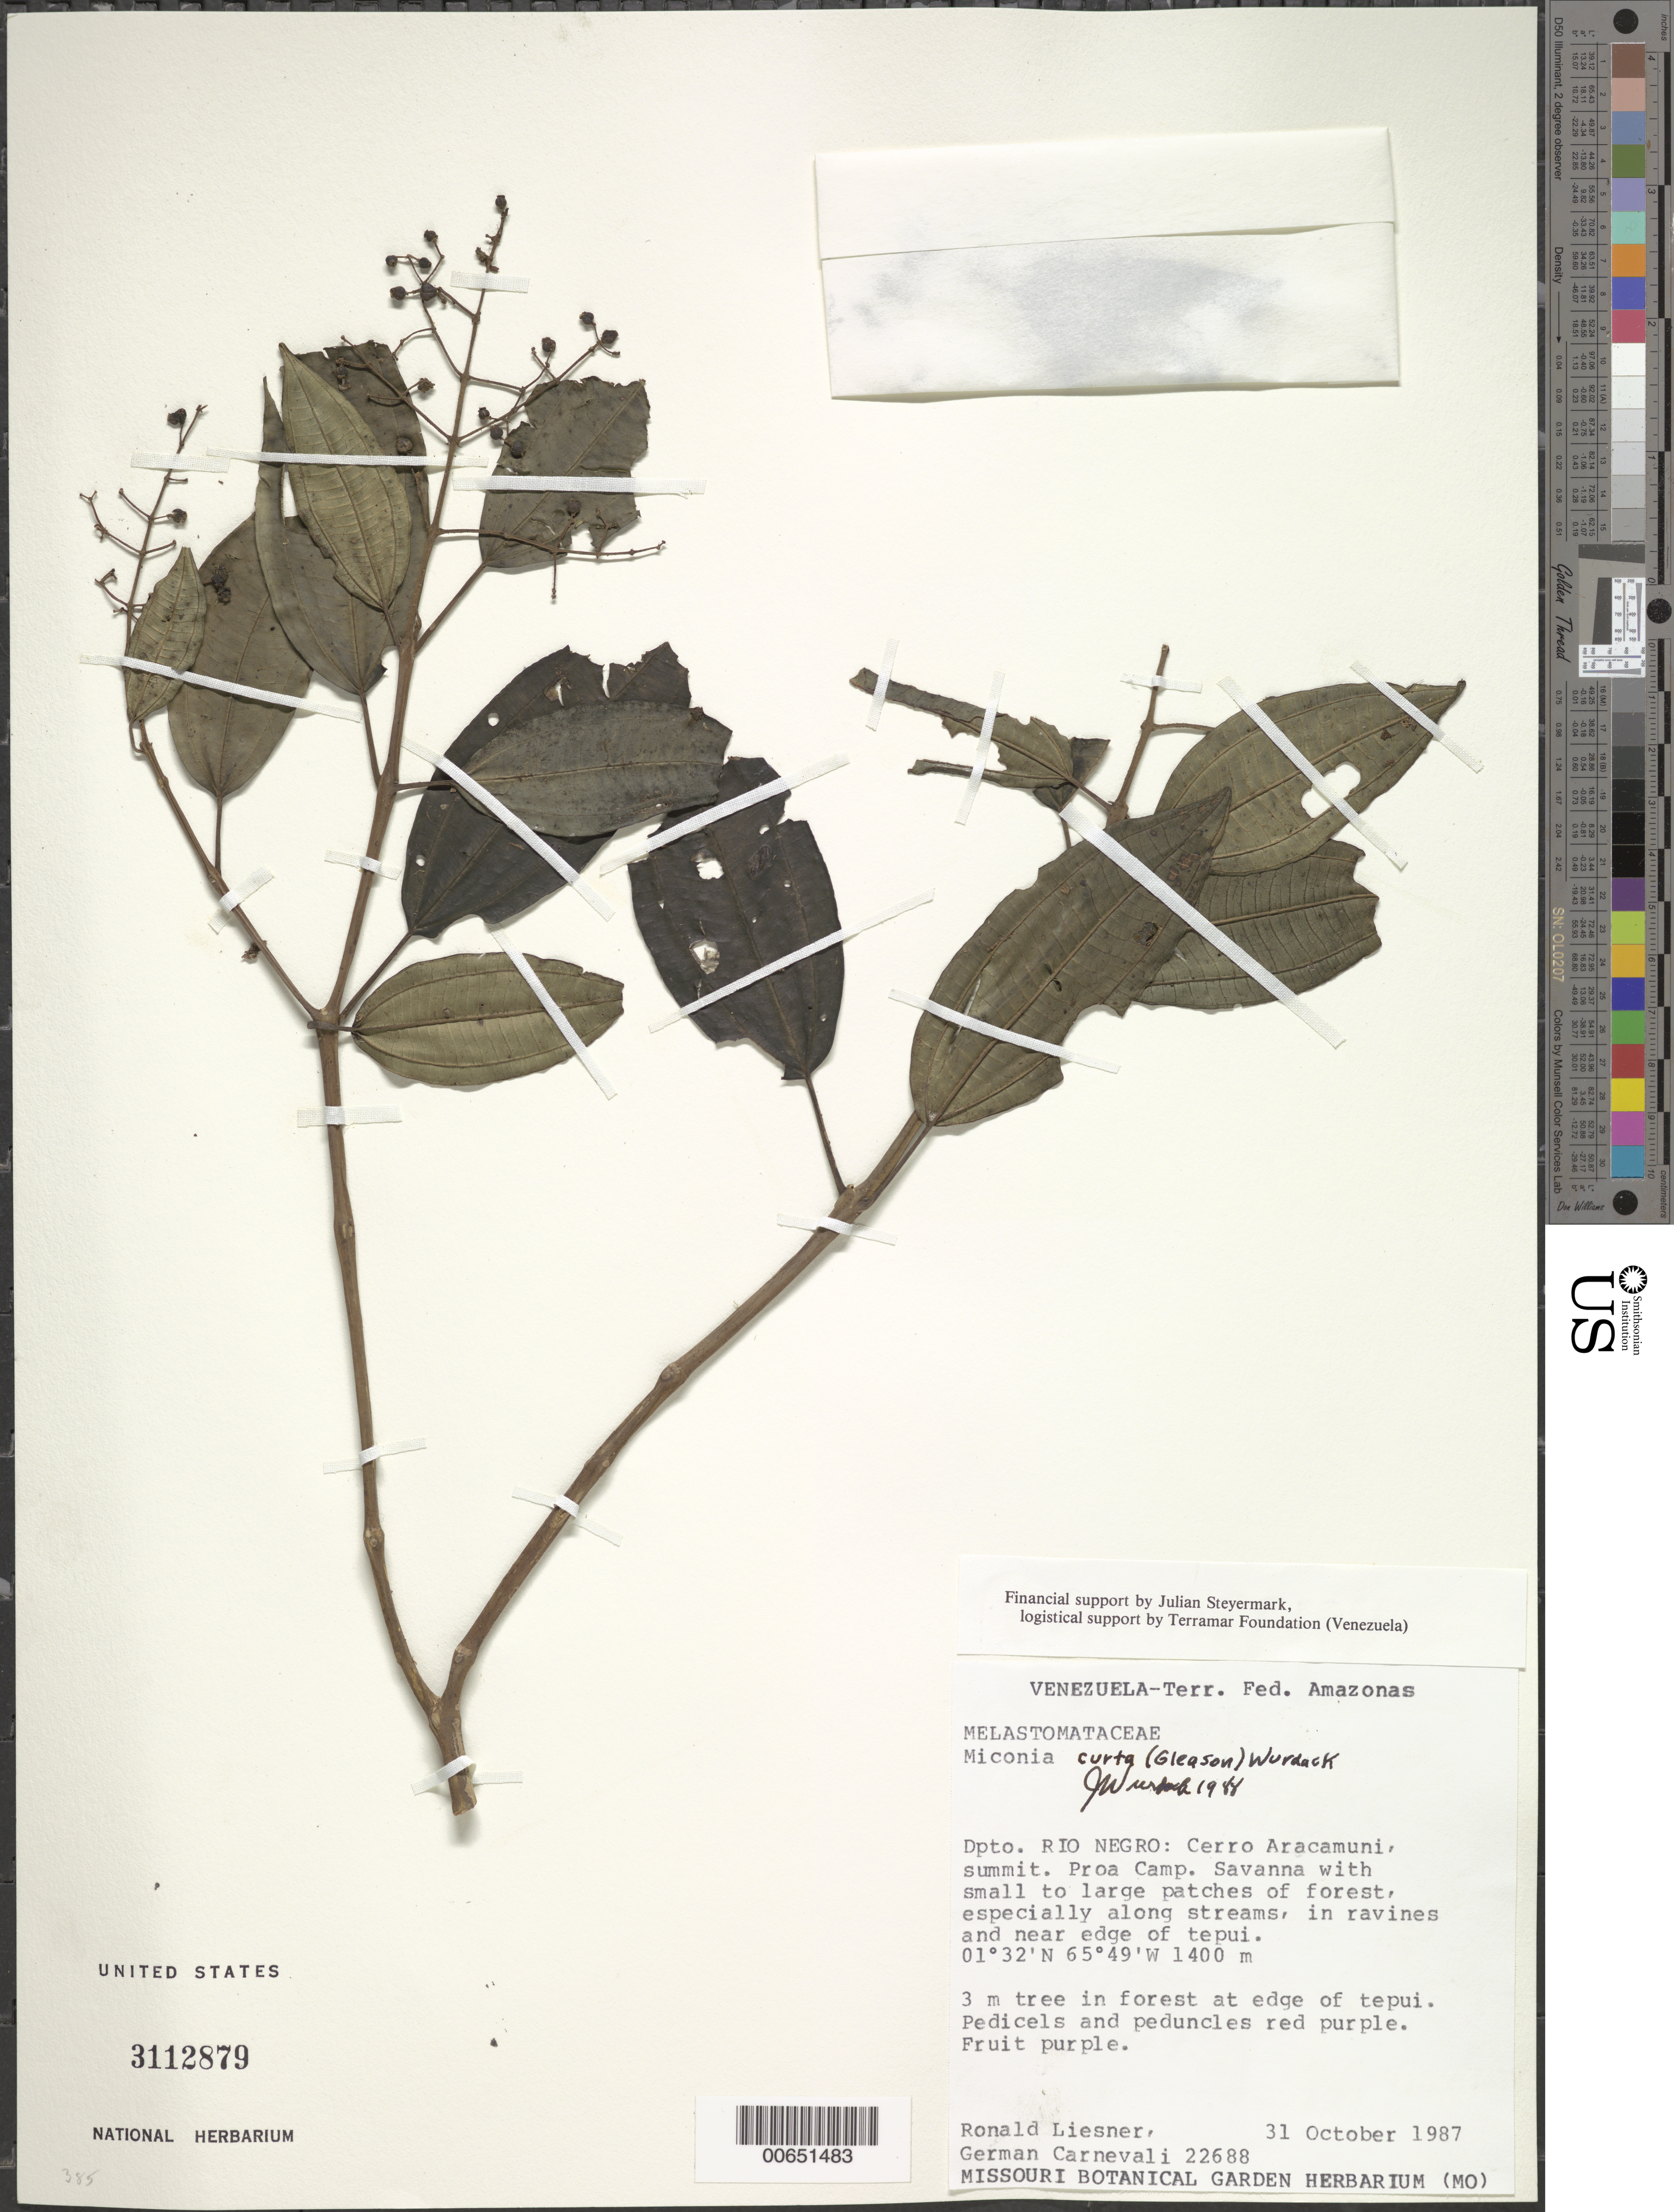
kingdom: Plantae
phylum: Tracheophyta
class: Magnoliopsida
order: Myrtales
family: Melastomataceae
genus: Miconia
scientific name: Miconia curta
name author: (Gleason) Wurdack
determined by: Wurdack, John J., (US), US (UNITED STATES)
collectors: R. L. Liesner & G. Carnevali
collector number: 22688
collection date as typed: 31-Oct-87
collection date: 1987-10-31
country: Venezuela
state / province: Amazonas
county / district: Río Negro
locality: Cerro Aracamuni, summit; Proa camp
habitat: Savanna with small to large patches of forest, especially along streams, in ravines and near edge of tepui; in forest at edge of tepui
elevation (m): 1400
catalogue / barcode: US 3112879